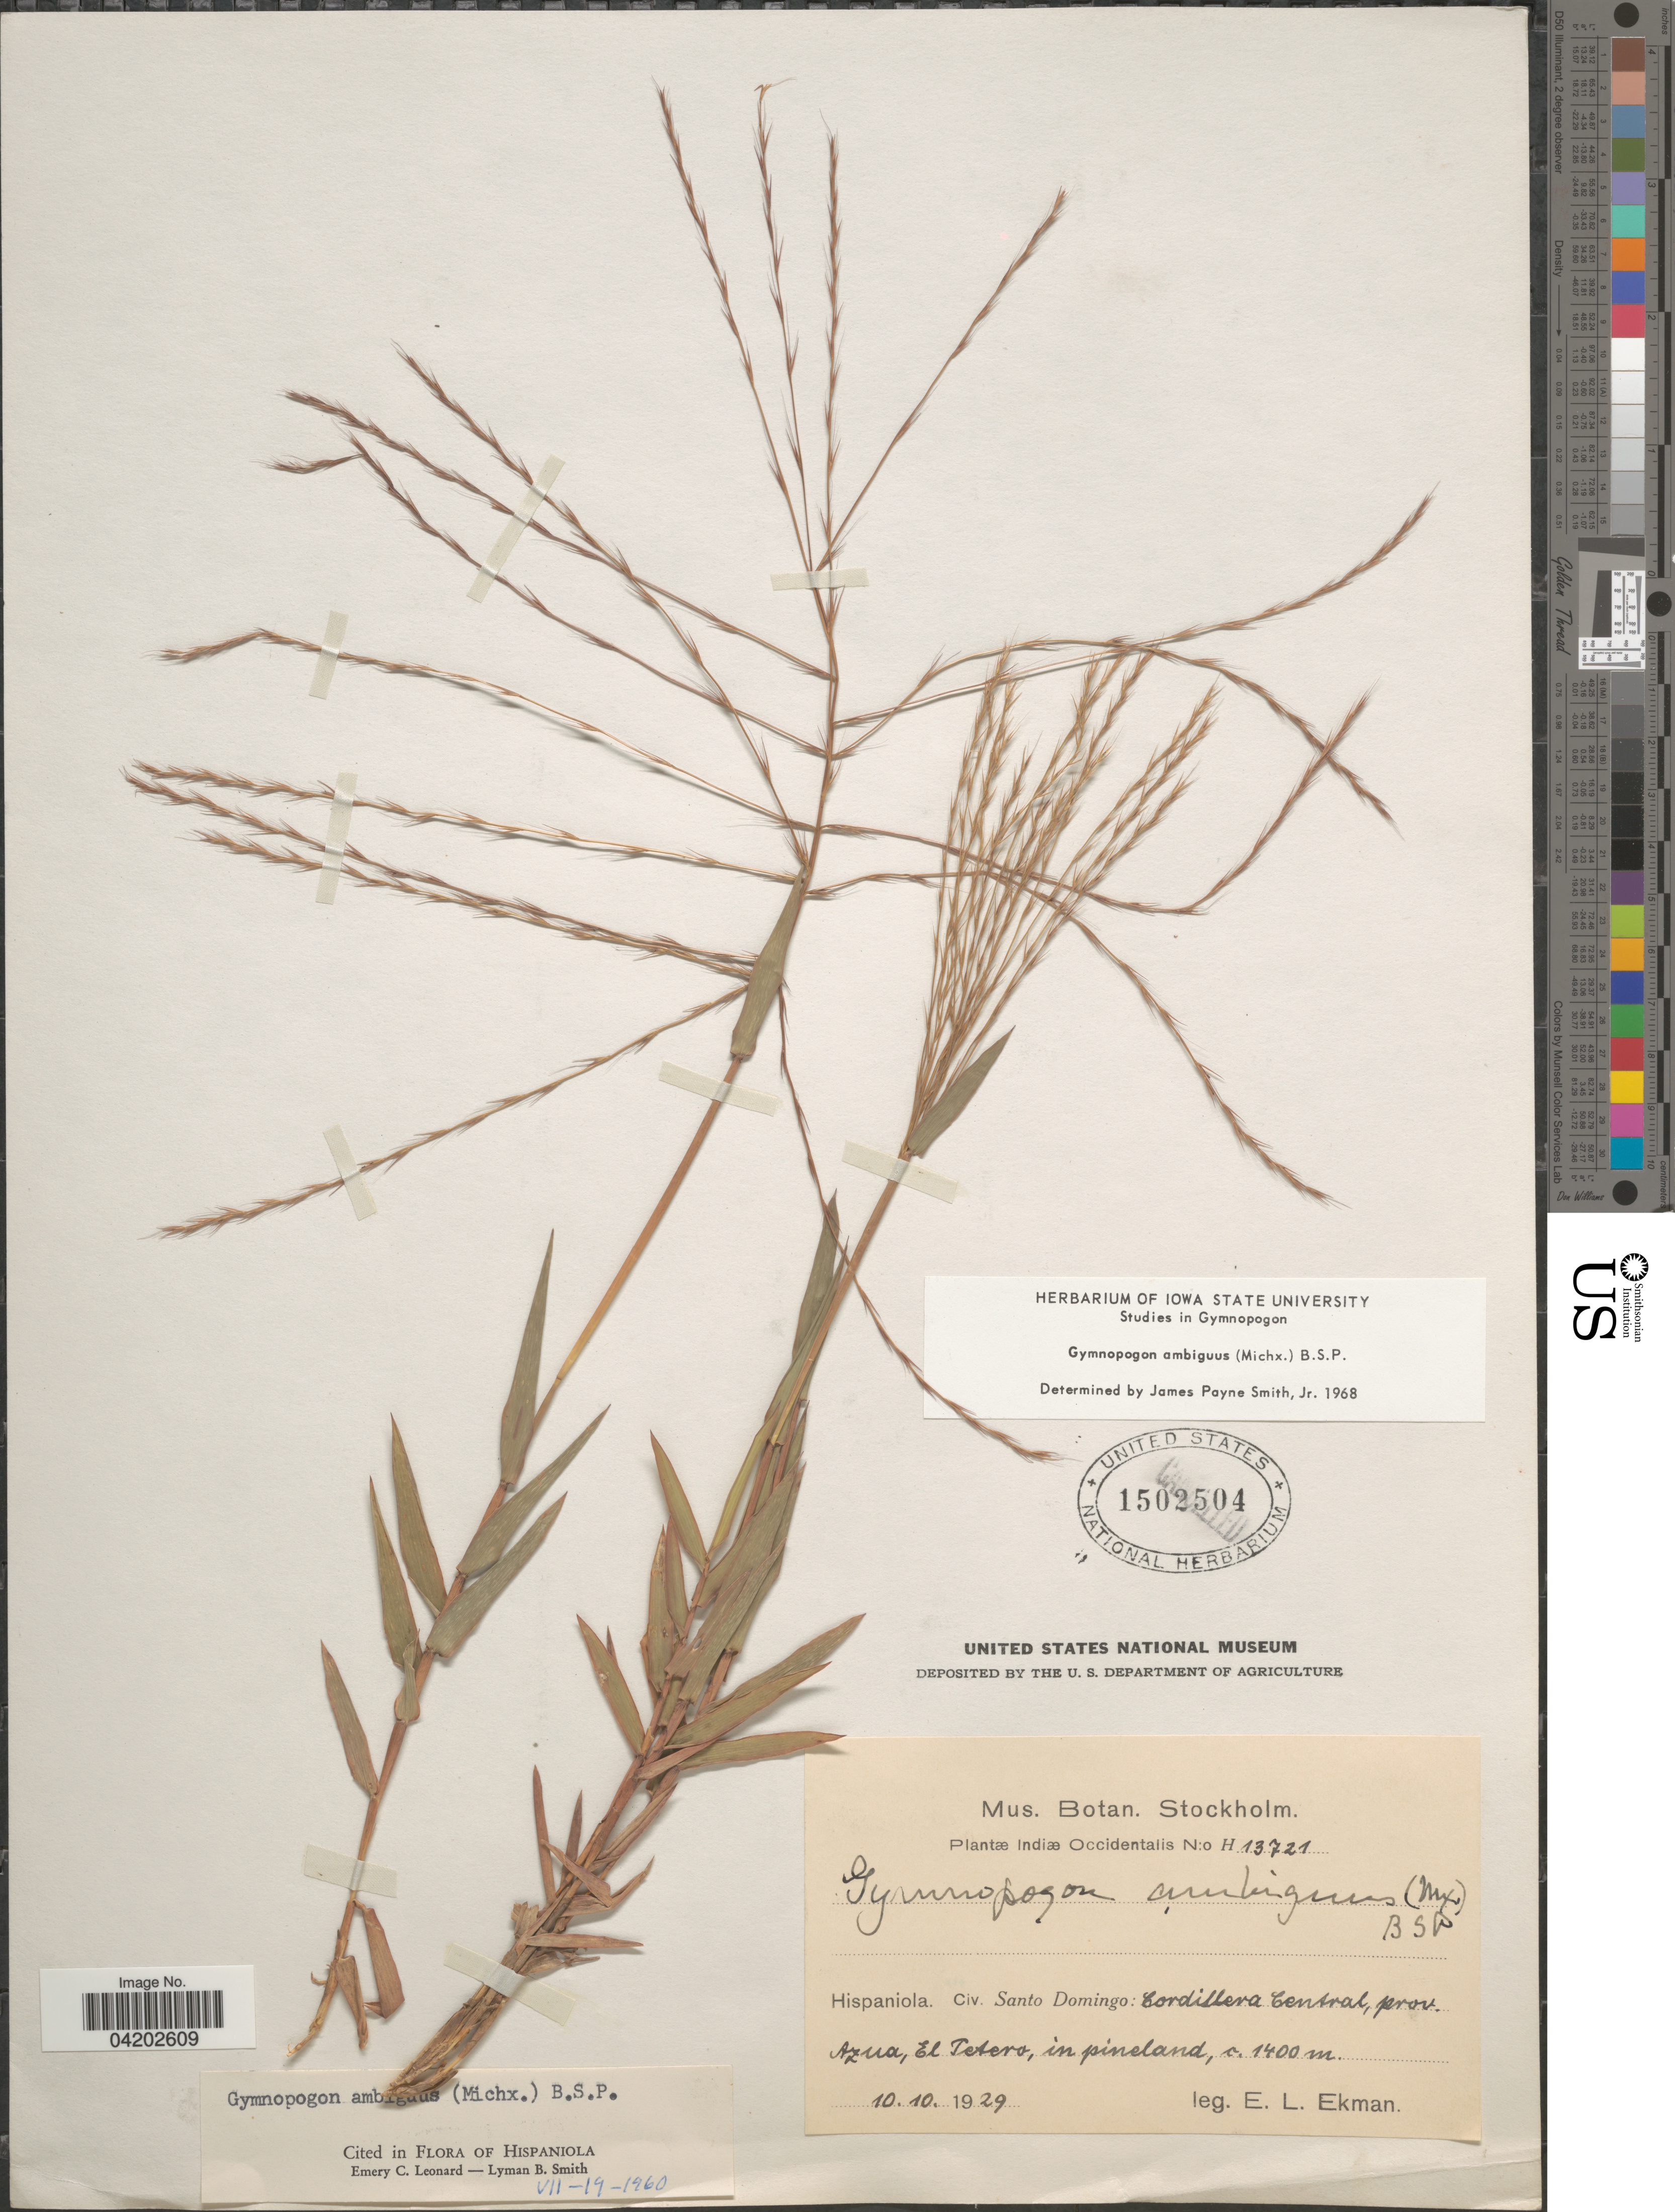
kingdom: Plantae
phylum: Tracheophyta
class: Liliopsida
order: Poales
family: Poaceae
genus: Gymnopogon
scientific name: Gymnopogon foliosus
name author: (Willd.) Nees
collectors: E. L. Ekman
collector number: H13721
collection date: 1929-10-10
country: Dominican Republic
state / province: Azua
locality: Indiæ Occidentalis. Hispaniola. Civ. Santo Domingo: Cordillera Central, El Tetero.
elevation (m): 1400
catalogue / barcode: US 1502504